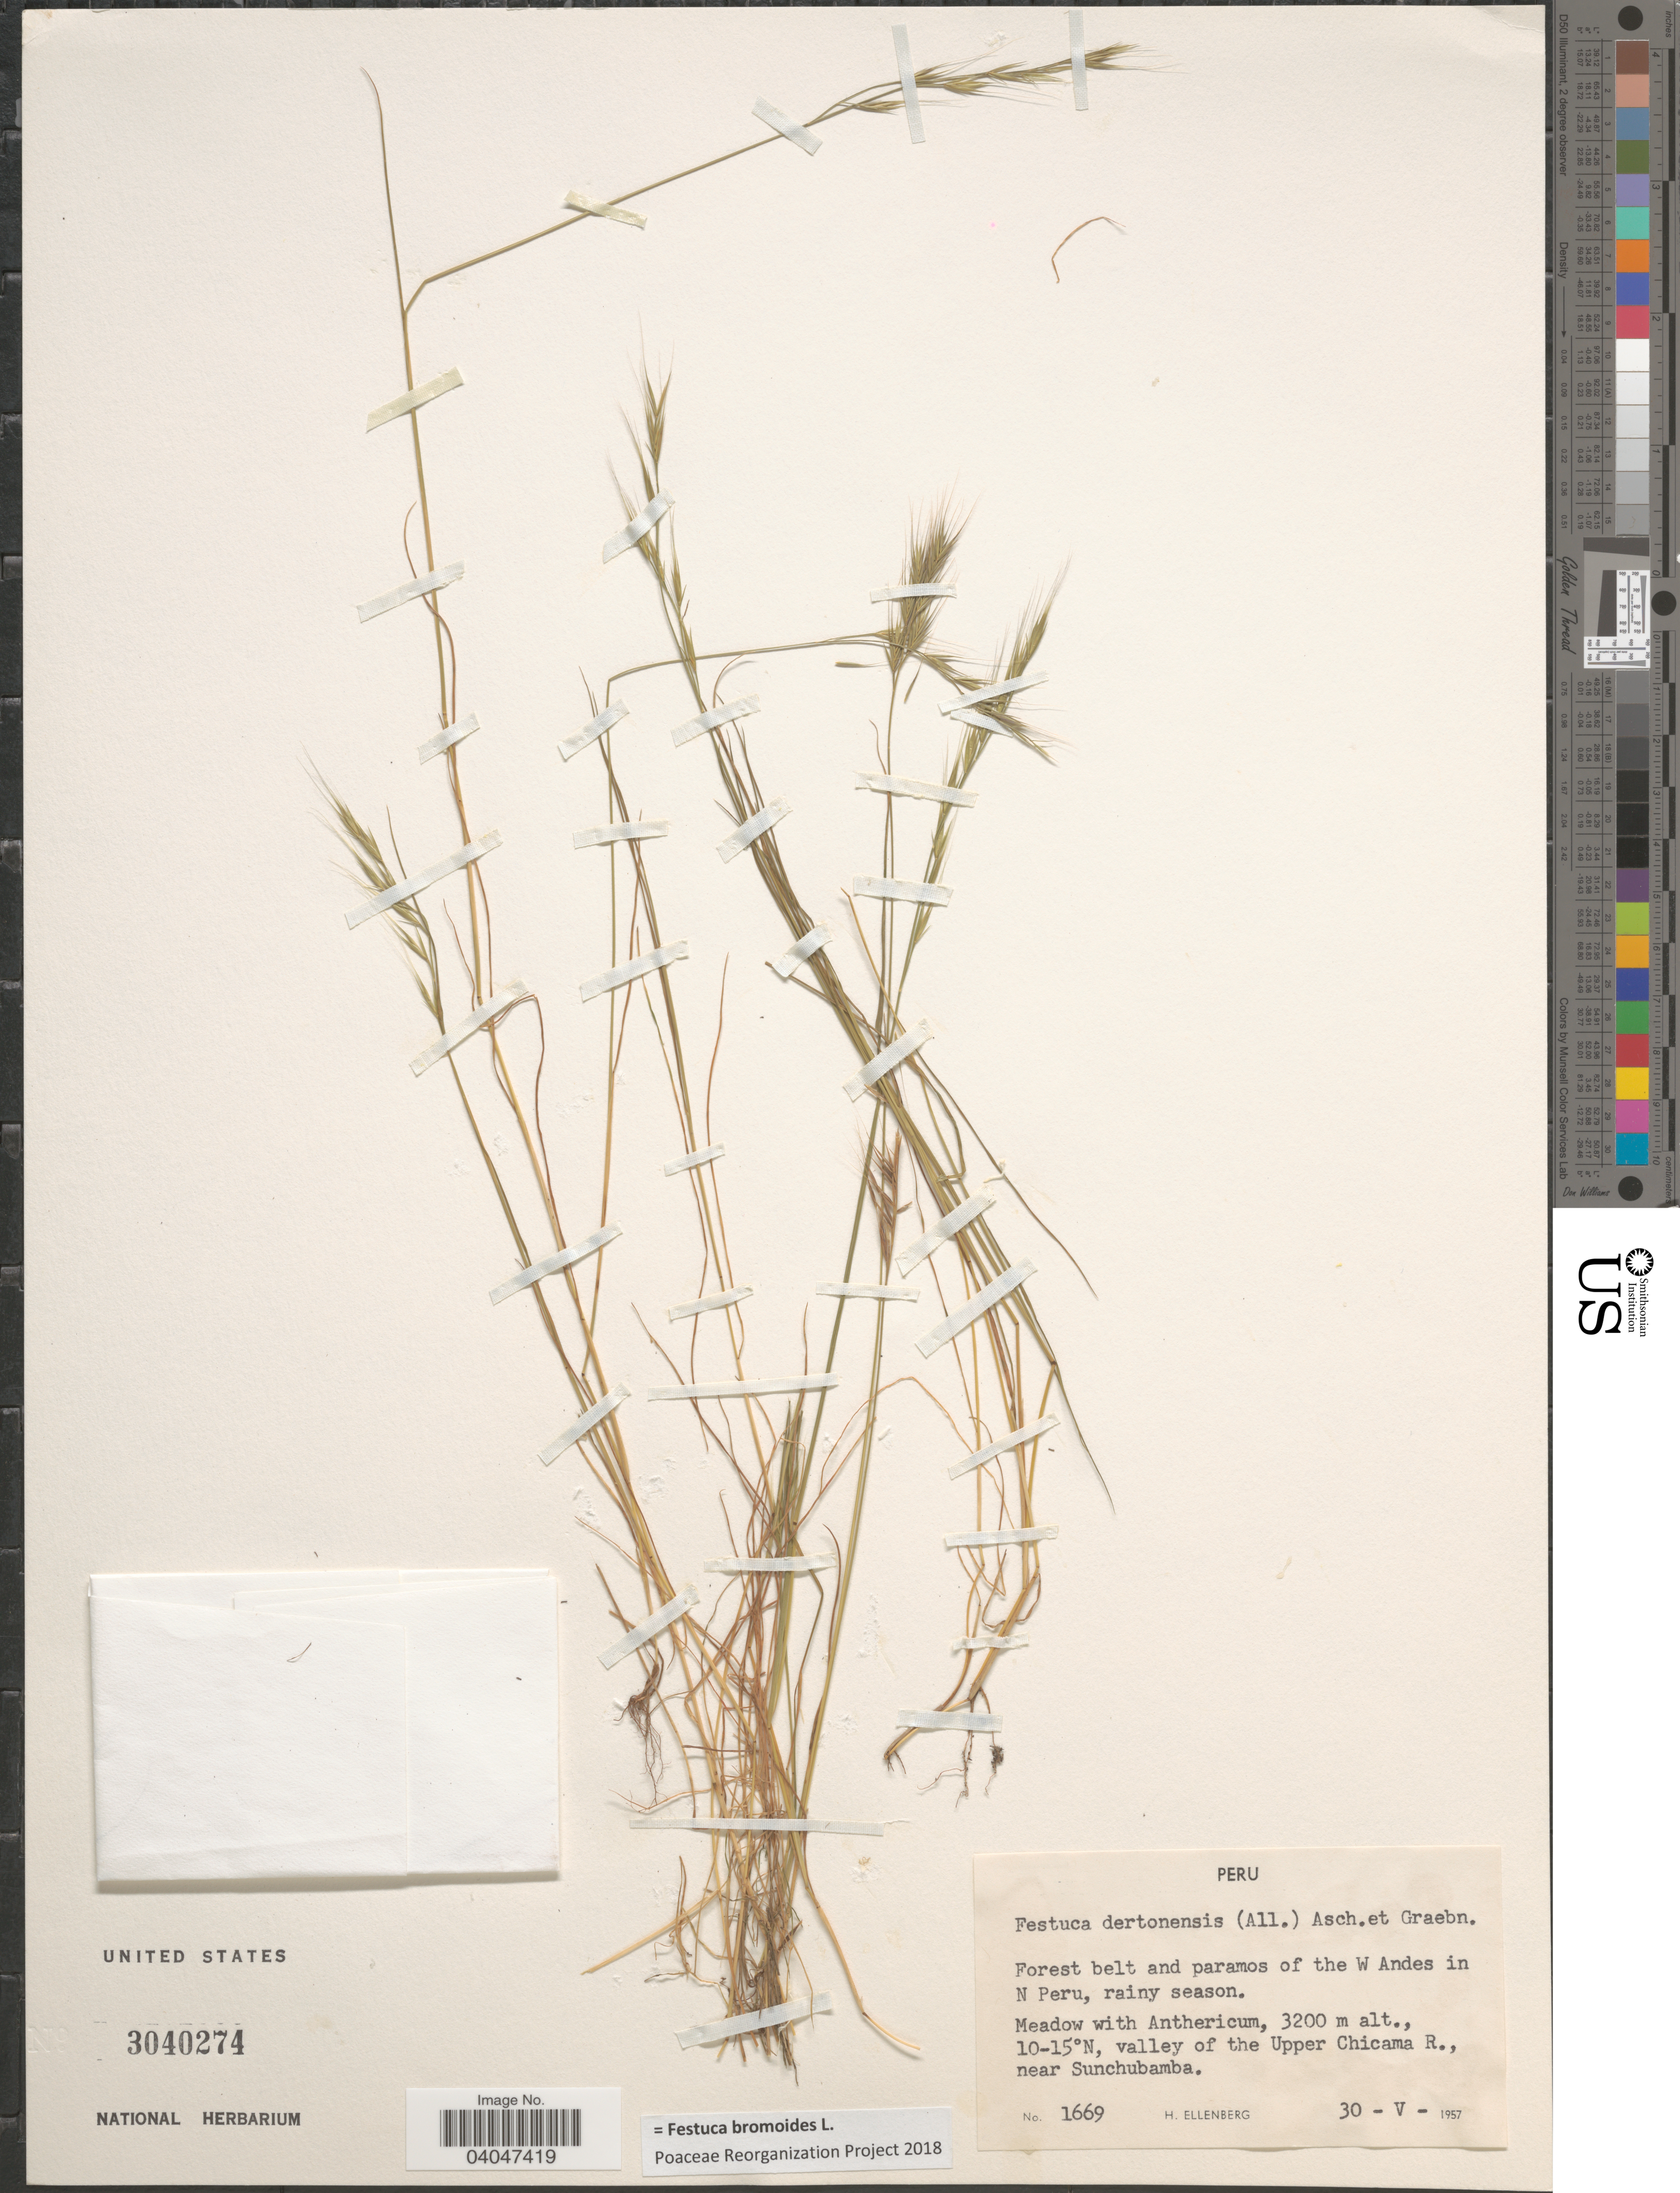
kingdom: Plantae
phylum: Tracheophyta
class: Liliopsida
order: Poales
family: Poaceae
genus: Festuca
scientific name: Festuca bromoides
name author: L.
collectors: H. Ellenberg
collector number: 1669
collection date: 1957-05-30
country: Peru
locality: Forest belt and paramos of the W Andes in N Peru. 10-15°N, valley of the Upper Chicama R., near Sunchubamba.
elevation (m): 3200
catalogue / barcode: US 3040274